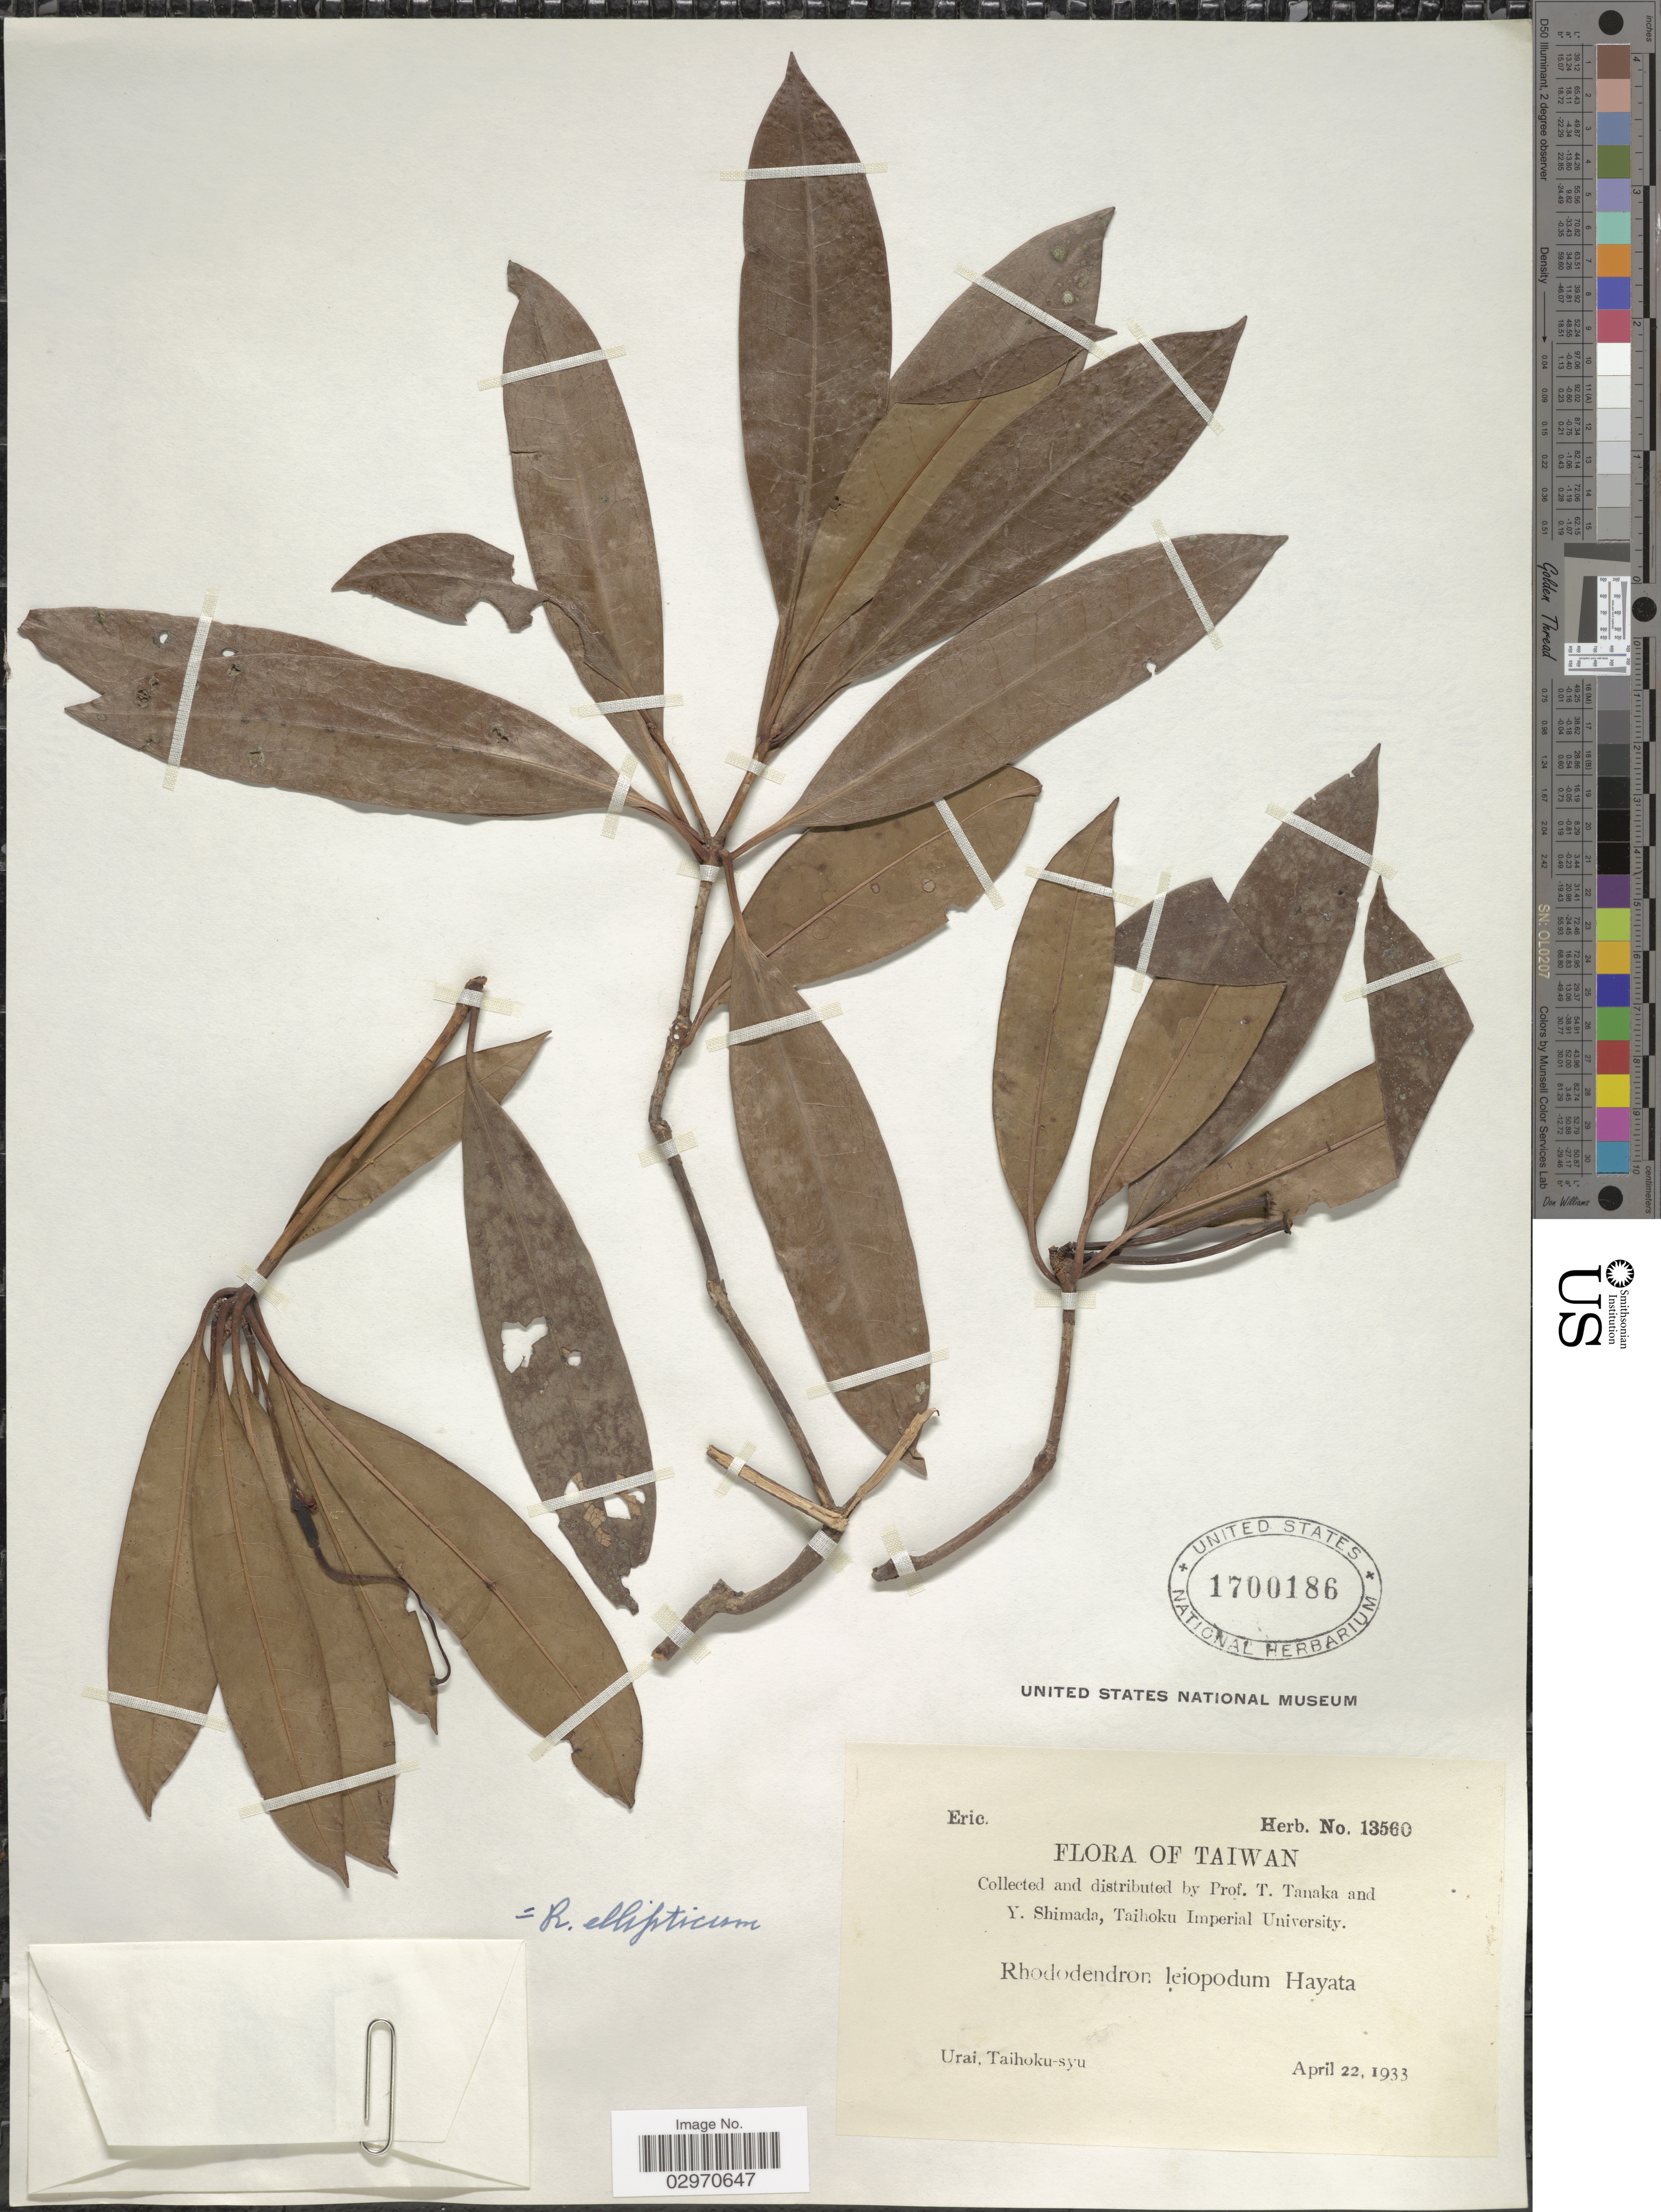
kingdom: Plantae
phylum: Tracheophyta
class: Magnoliopsida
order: Ericales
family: Ericaceae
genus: Rhododendron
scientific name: Rhododendron ellipticum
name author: Hoffmanns.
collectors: T. Tanaka & Y. Shimada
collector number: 13560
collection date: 1933-04-22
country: Taiwan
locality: Urai, Taihoku-syu.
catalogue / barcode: US 1700186